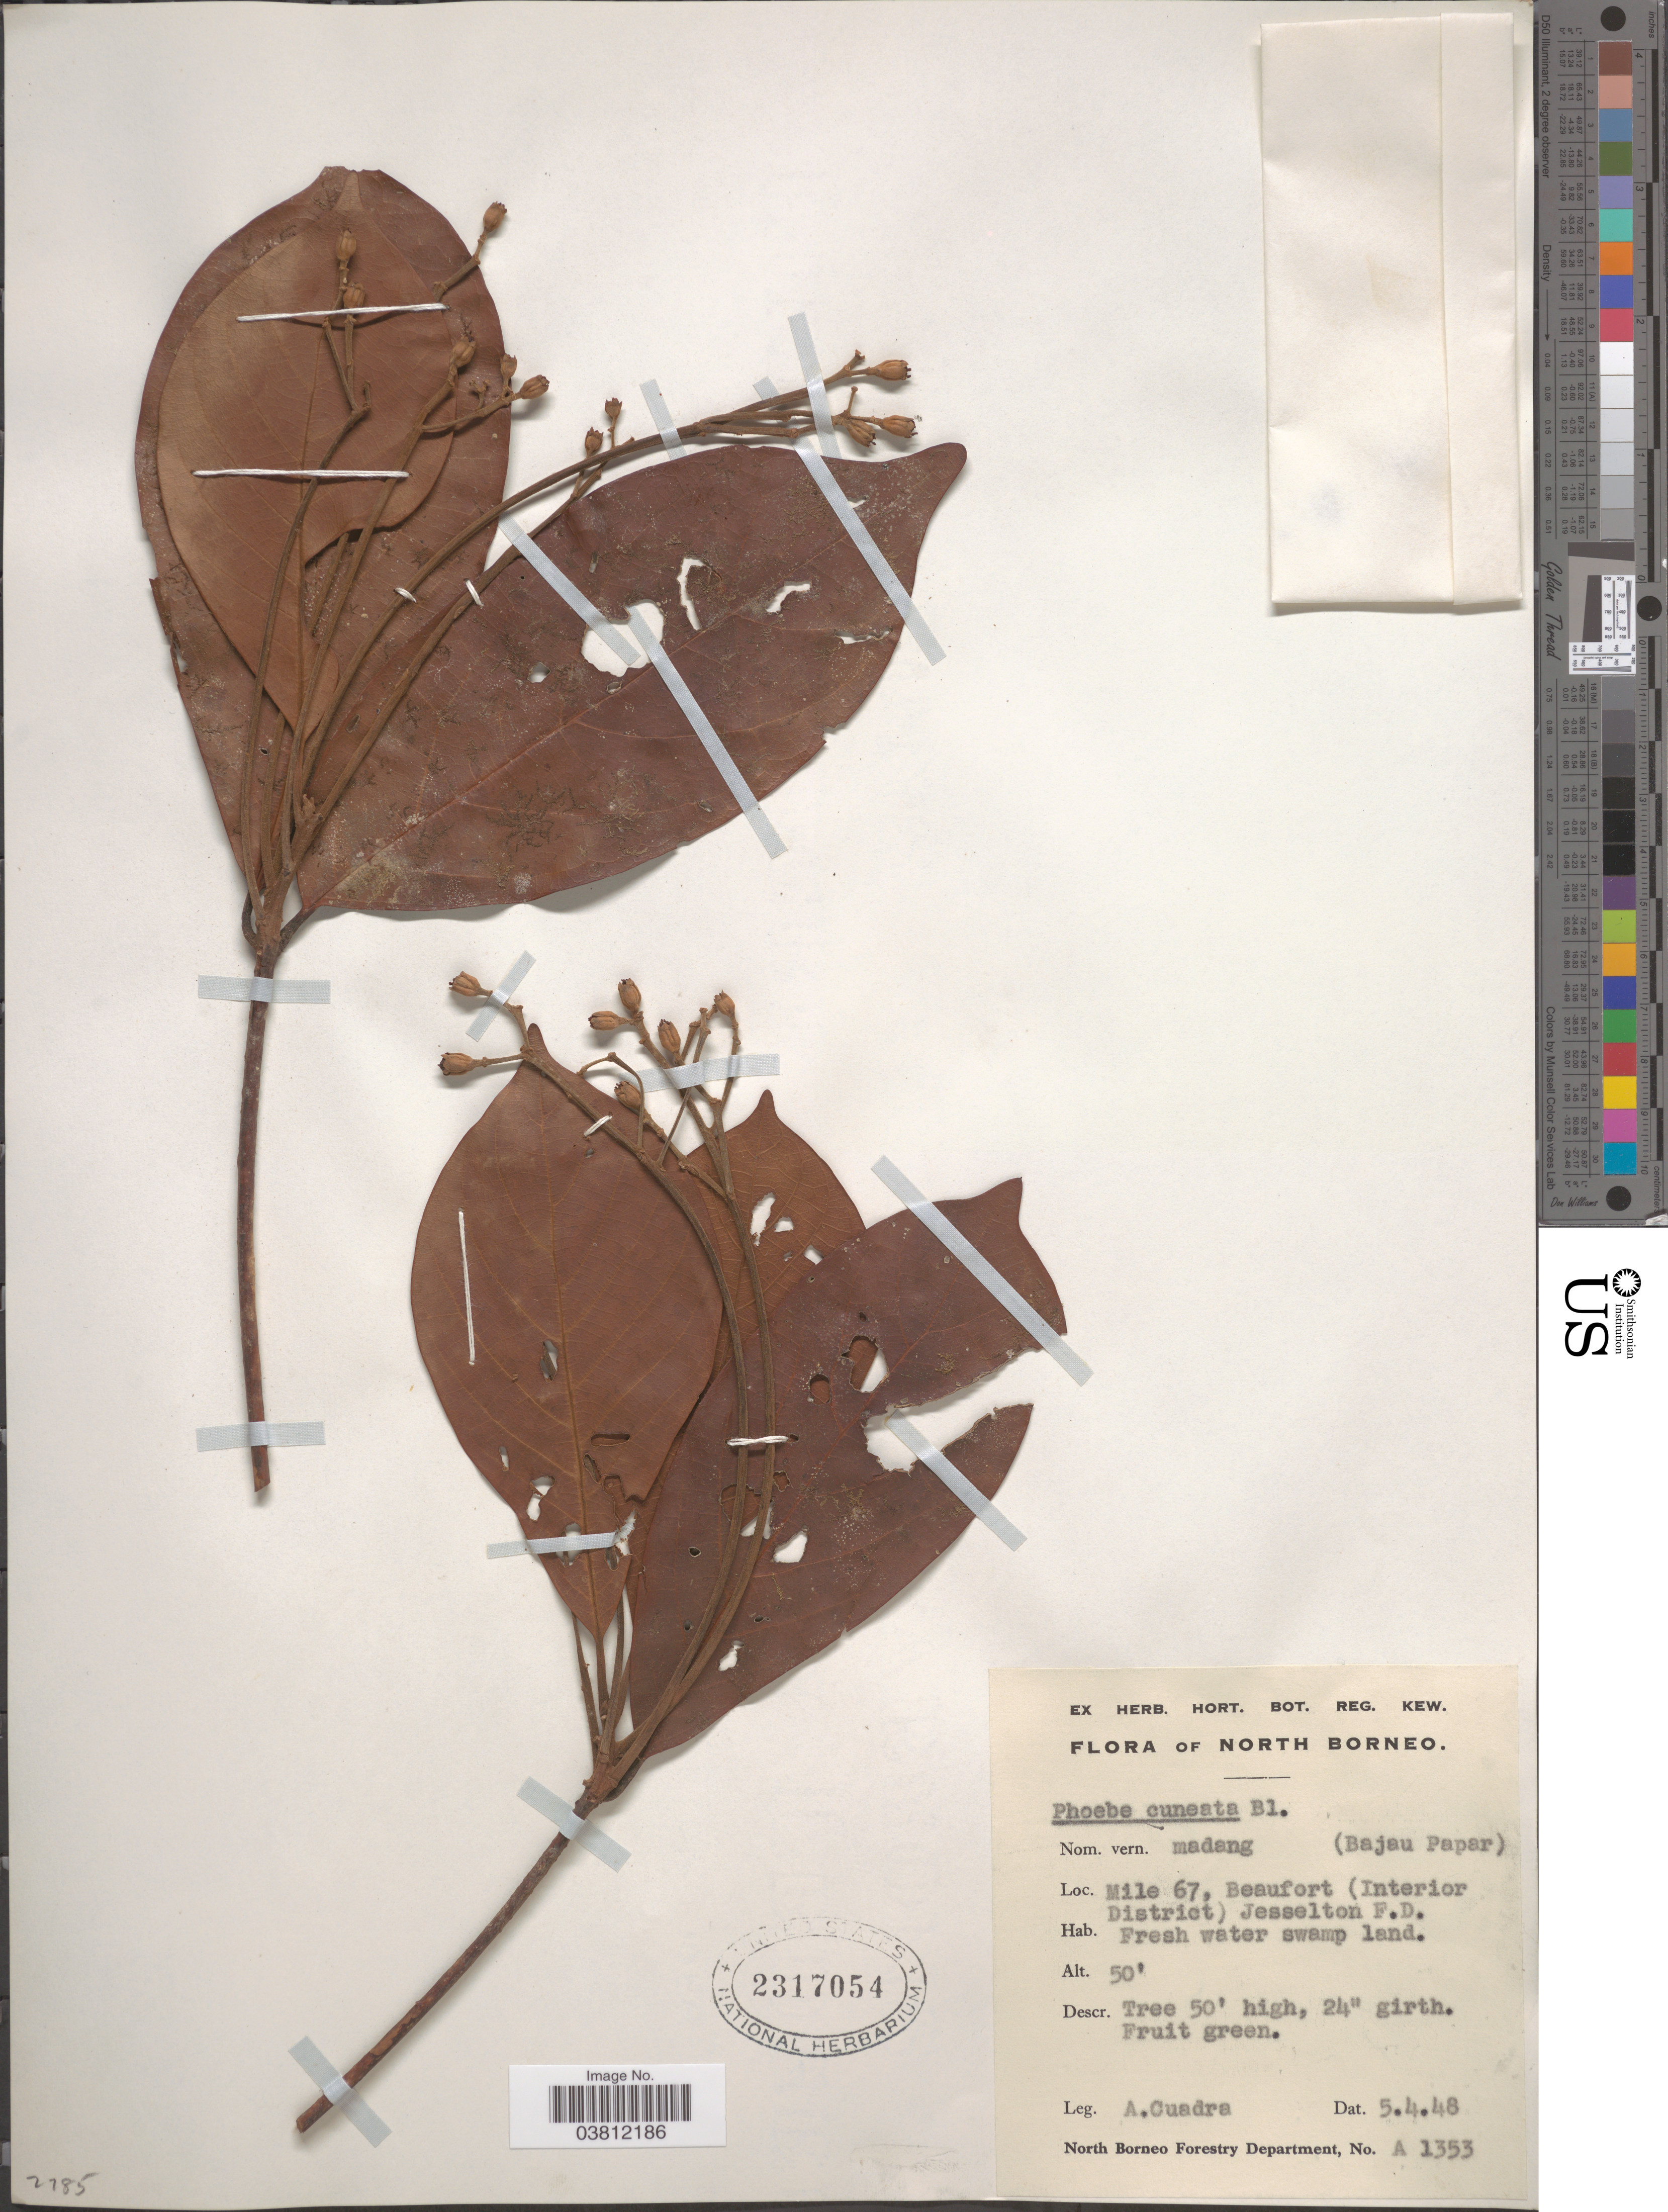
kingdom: Plantae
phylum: Tracheophyta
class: Magnoliopsida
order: Laurales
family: Lauraceae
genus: Phoebe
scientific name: Phoebe macrophylla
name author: Blume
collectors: A. Cuadra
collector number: A1353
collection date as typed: Transcribed d/m/y: 5/4/48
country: Malaysia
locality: North Borneo. Mile 67, Beaufort (Interior District) Jesselton F.D.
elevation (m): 15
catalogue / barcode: US 2317054